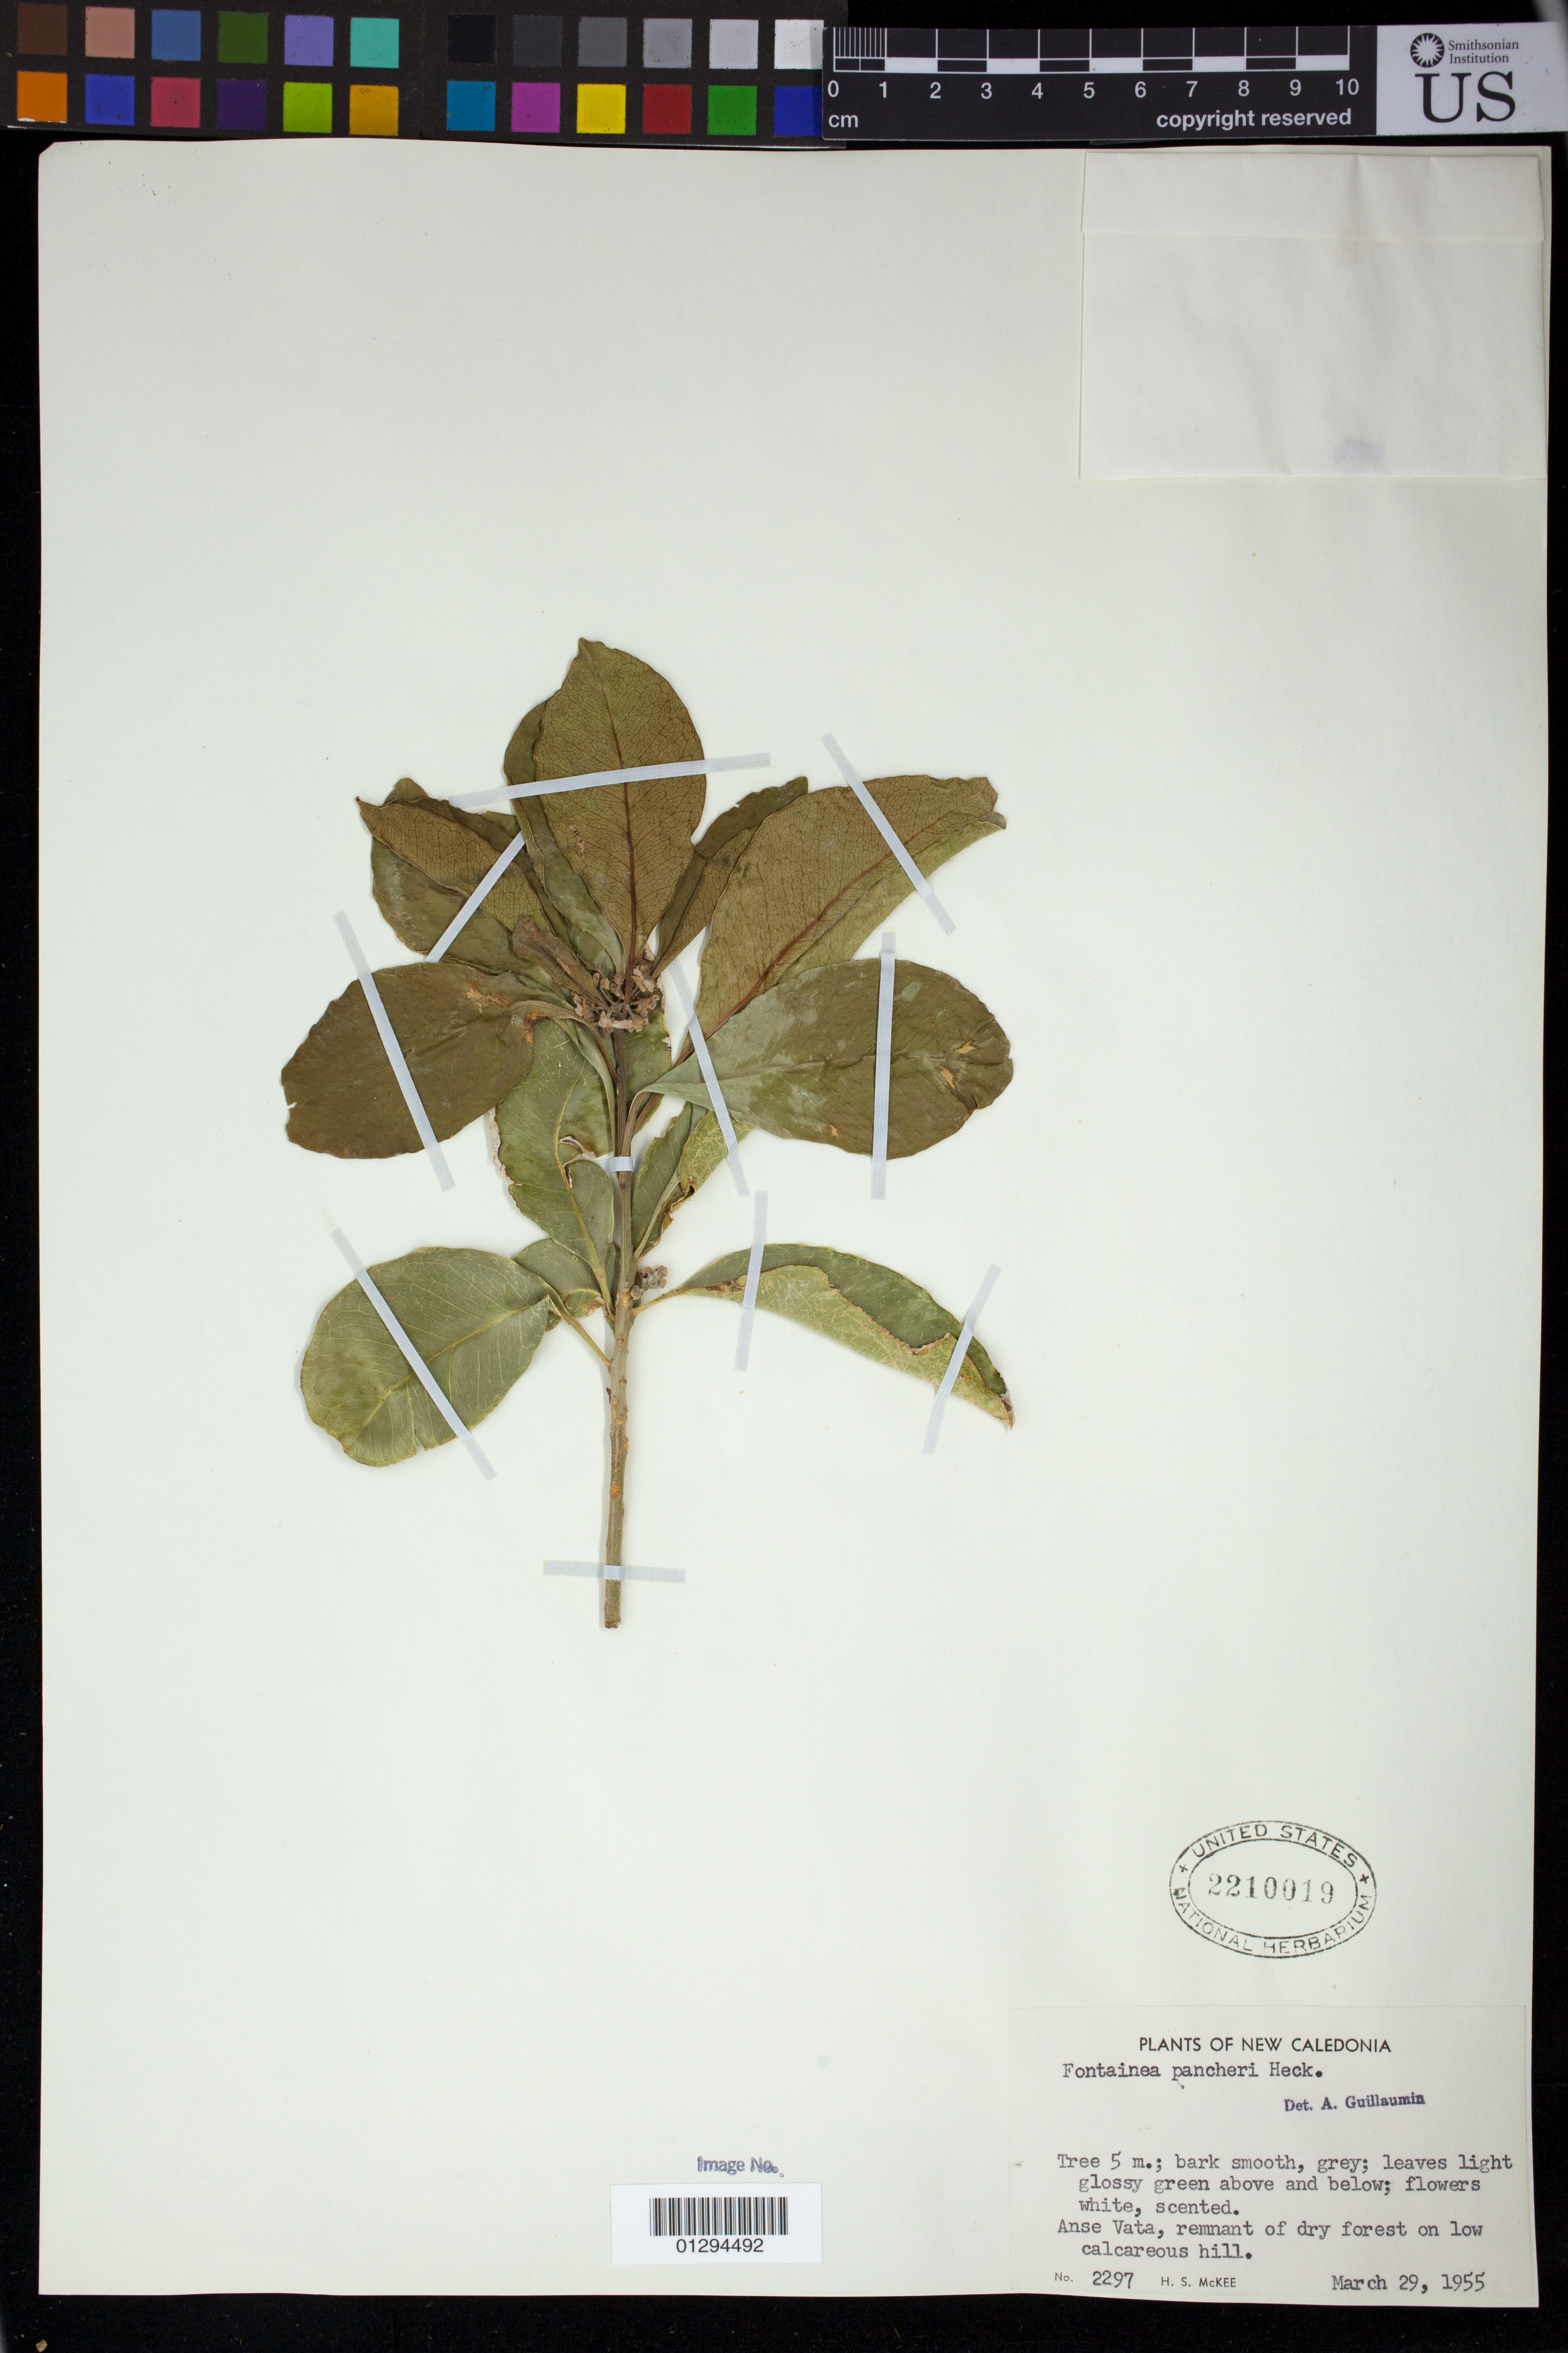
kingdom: Plantae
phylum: Tracheophyta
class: Magnoliopsida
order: Malpighiales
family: Euphorbiaceae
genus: Fontainea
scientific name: Fontainea pancheri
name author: (Baill.) Heckel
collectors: H. S. McKee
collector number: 2297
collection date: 1955-03-29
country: New Caledonia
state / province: South Province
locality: Anse Vata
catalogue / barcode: US 2210019